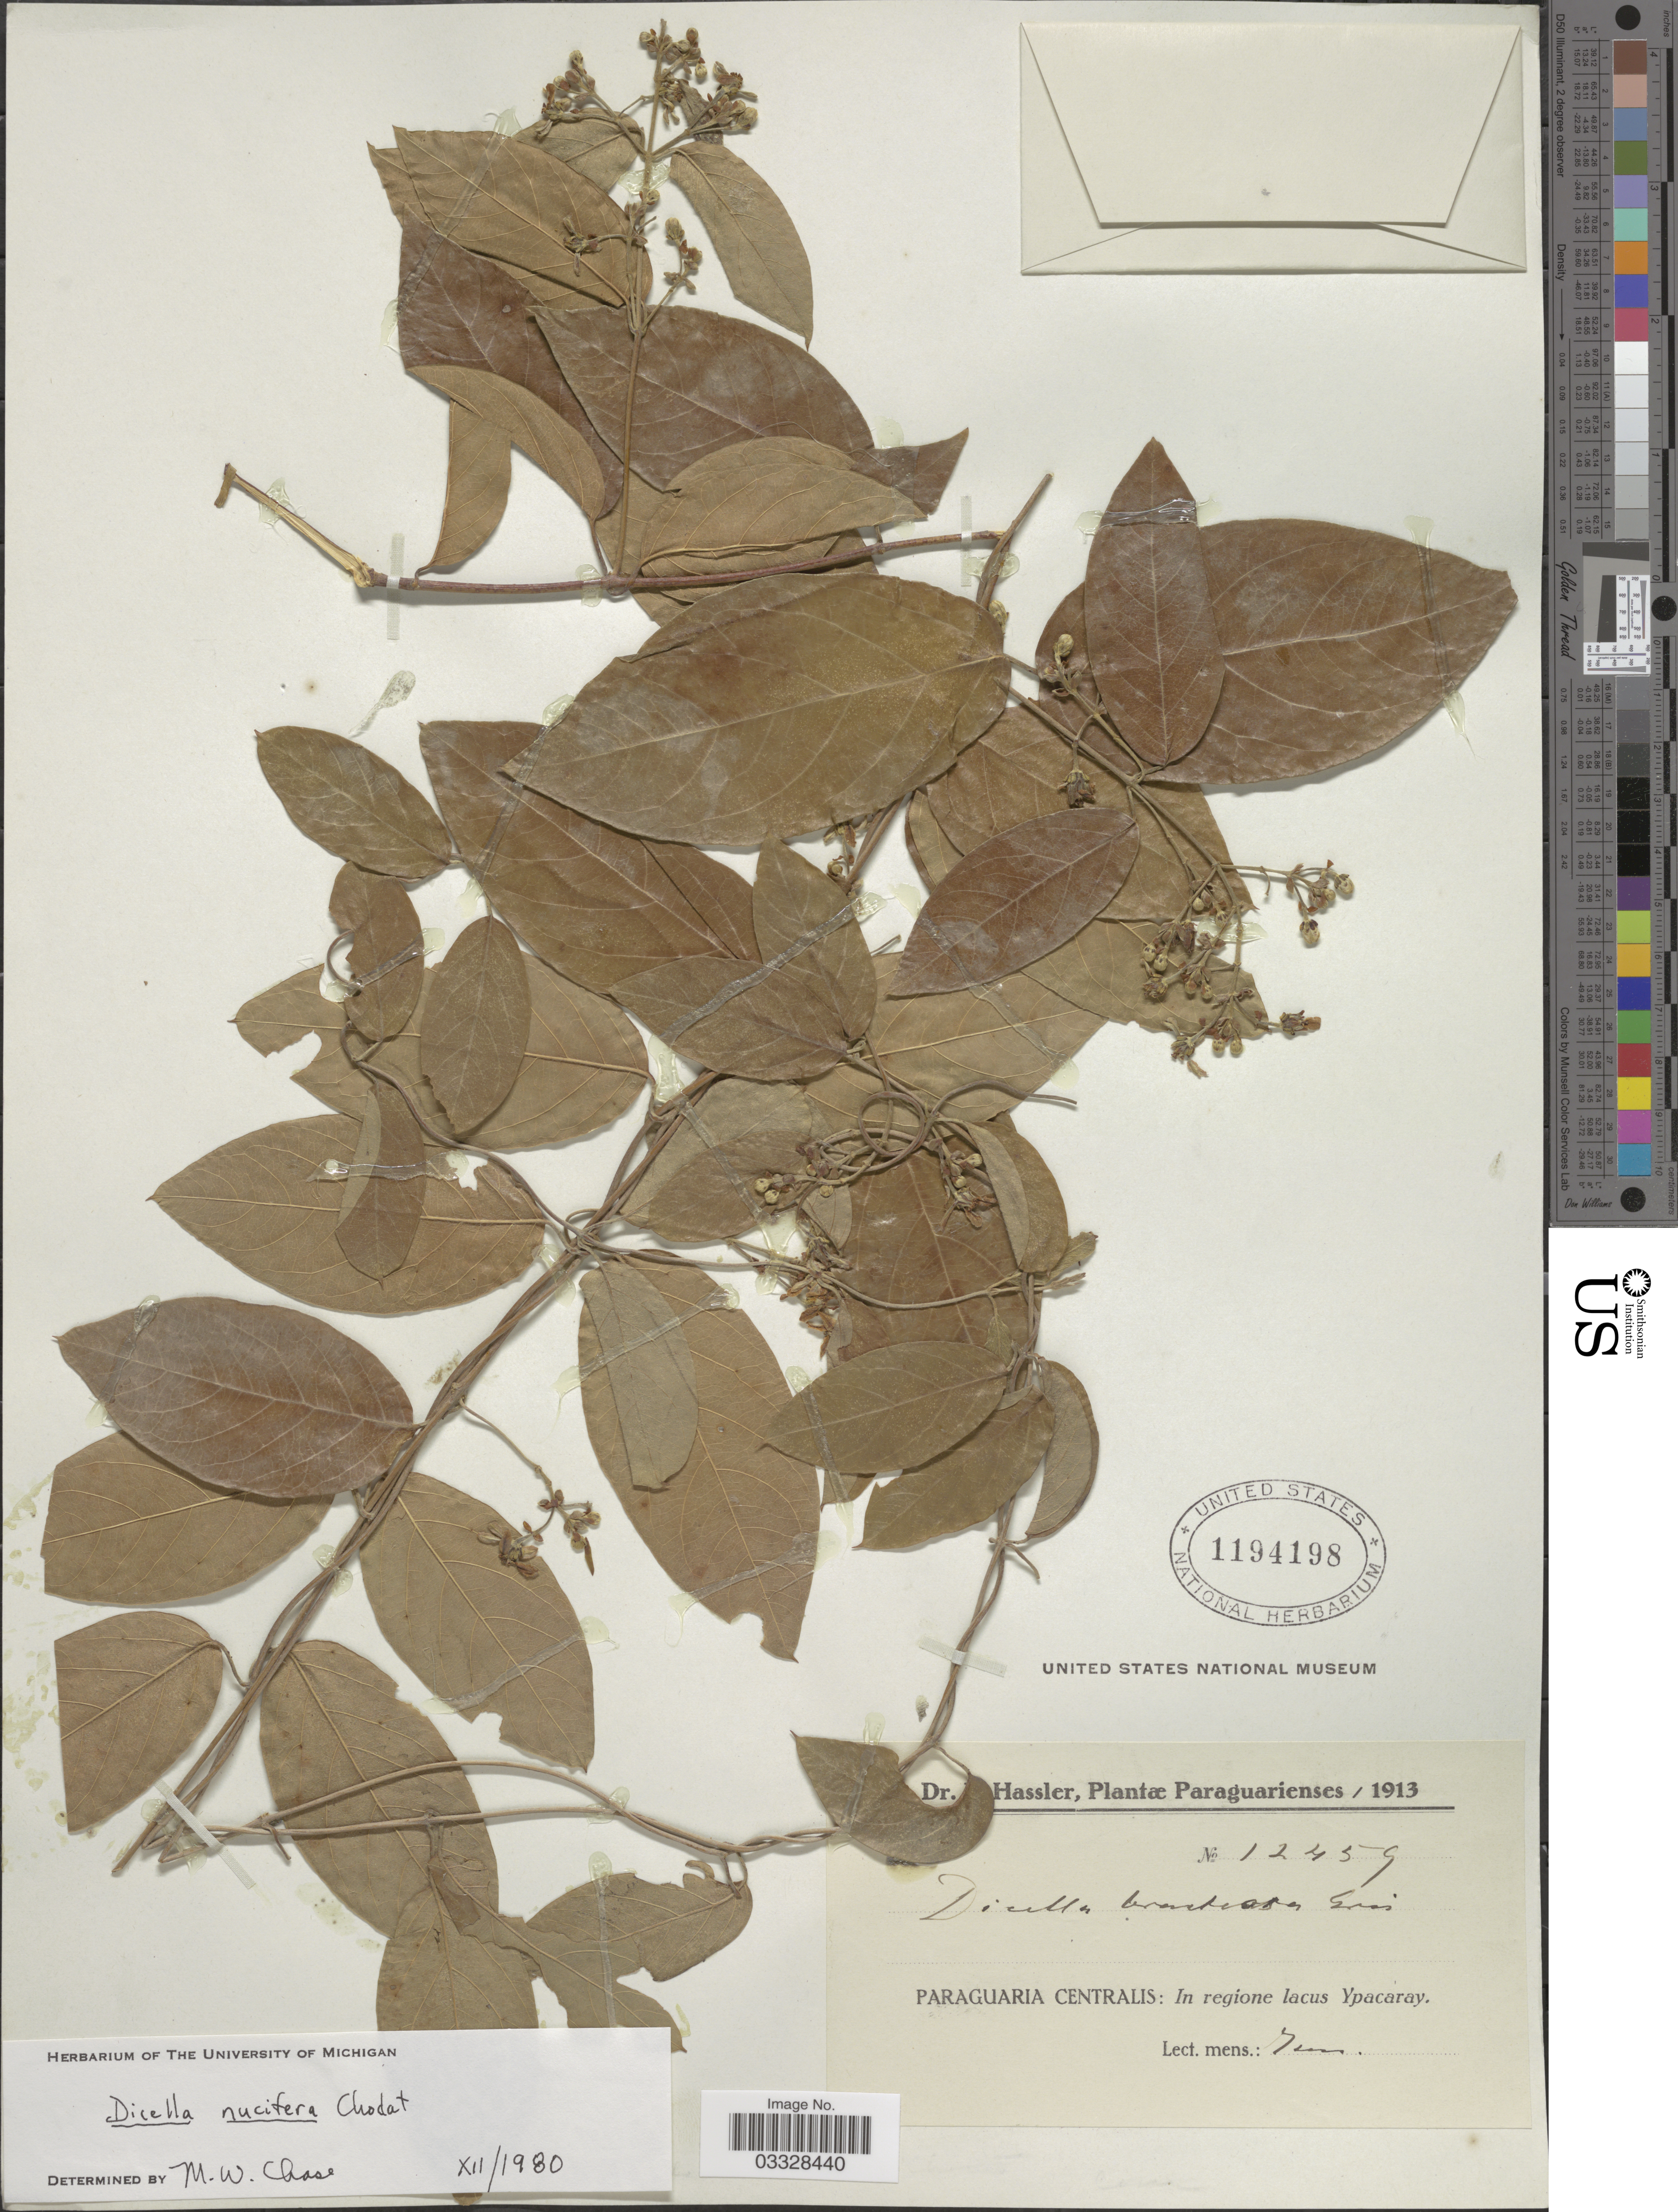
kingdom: Plantae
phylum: Tracheophyta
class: Magnoliopsida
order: Malpighiales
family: Malpighiaceae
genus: Dicella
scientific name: Dicella nucifera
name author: Chodat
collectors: E. Hassler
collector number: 12459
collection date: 1913-06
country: Paraguay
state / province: Central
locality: Paraguaria Centralis: In regione lacus Ypacaray.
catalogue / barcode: US 1194198